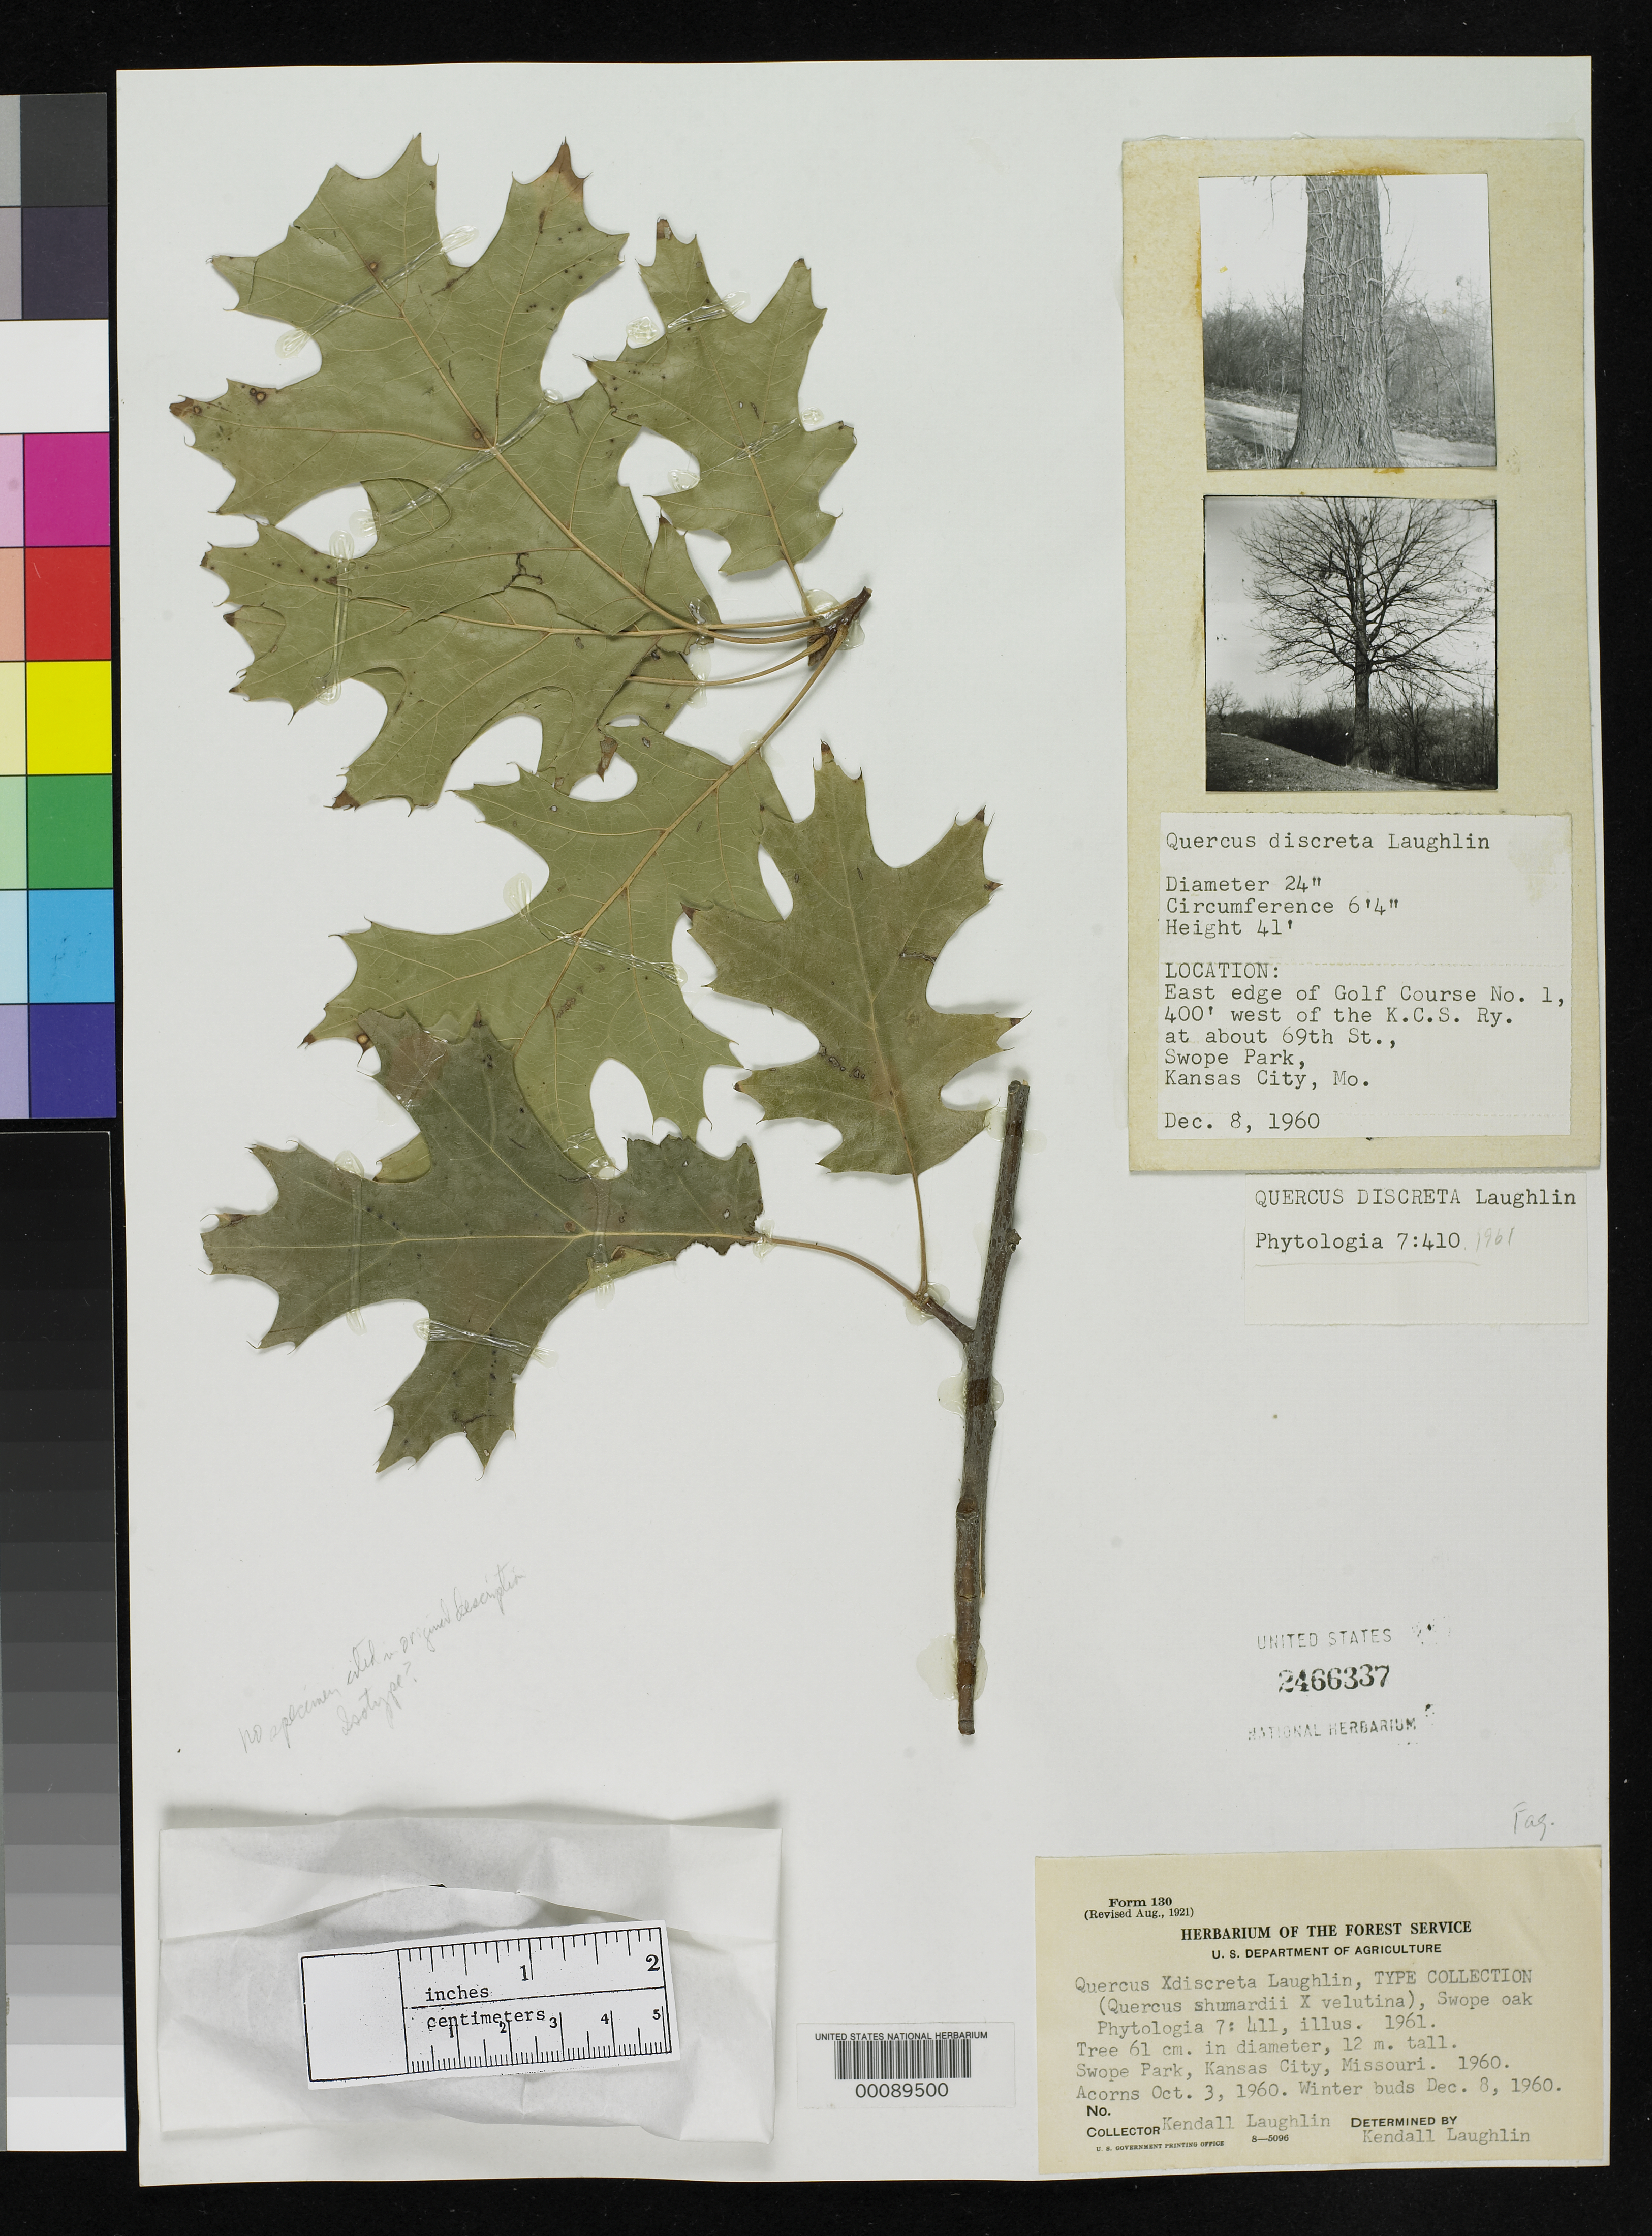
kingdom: Plantae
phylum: Tracheophyta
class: Magnoliopsida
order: Fagales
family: Fagaceae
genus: Quercus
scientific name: Quercus x discreta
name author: Laughlin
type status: Type Collection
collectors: K. Laughlin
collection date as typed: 08 Dec 1960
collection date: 1960-12-08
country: United States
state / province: Missouri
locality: Kansas City, Swope Park.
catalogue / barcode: US 2466337